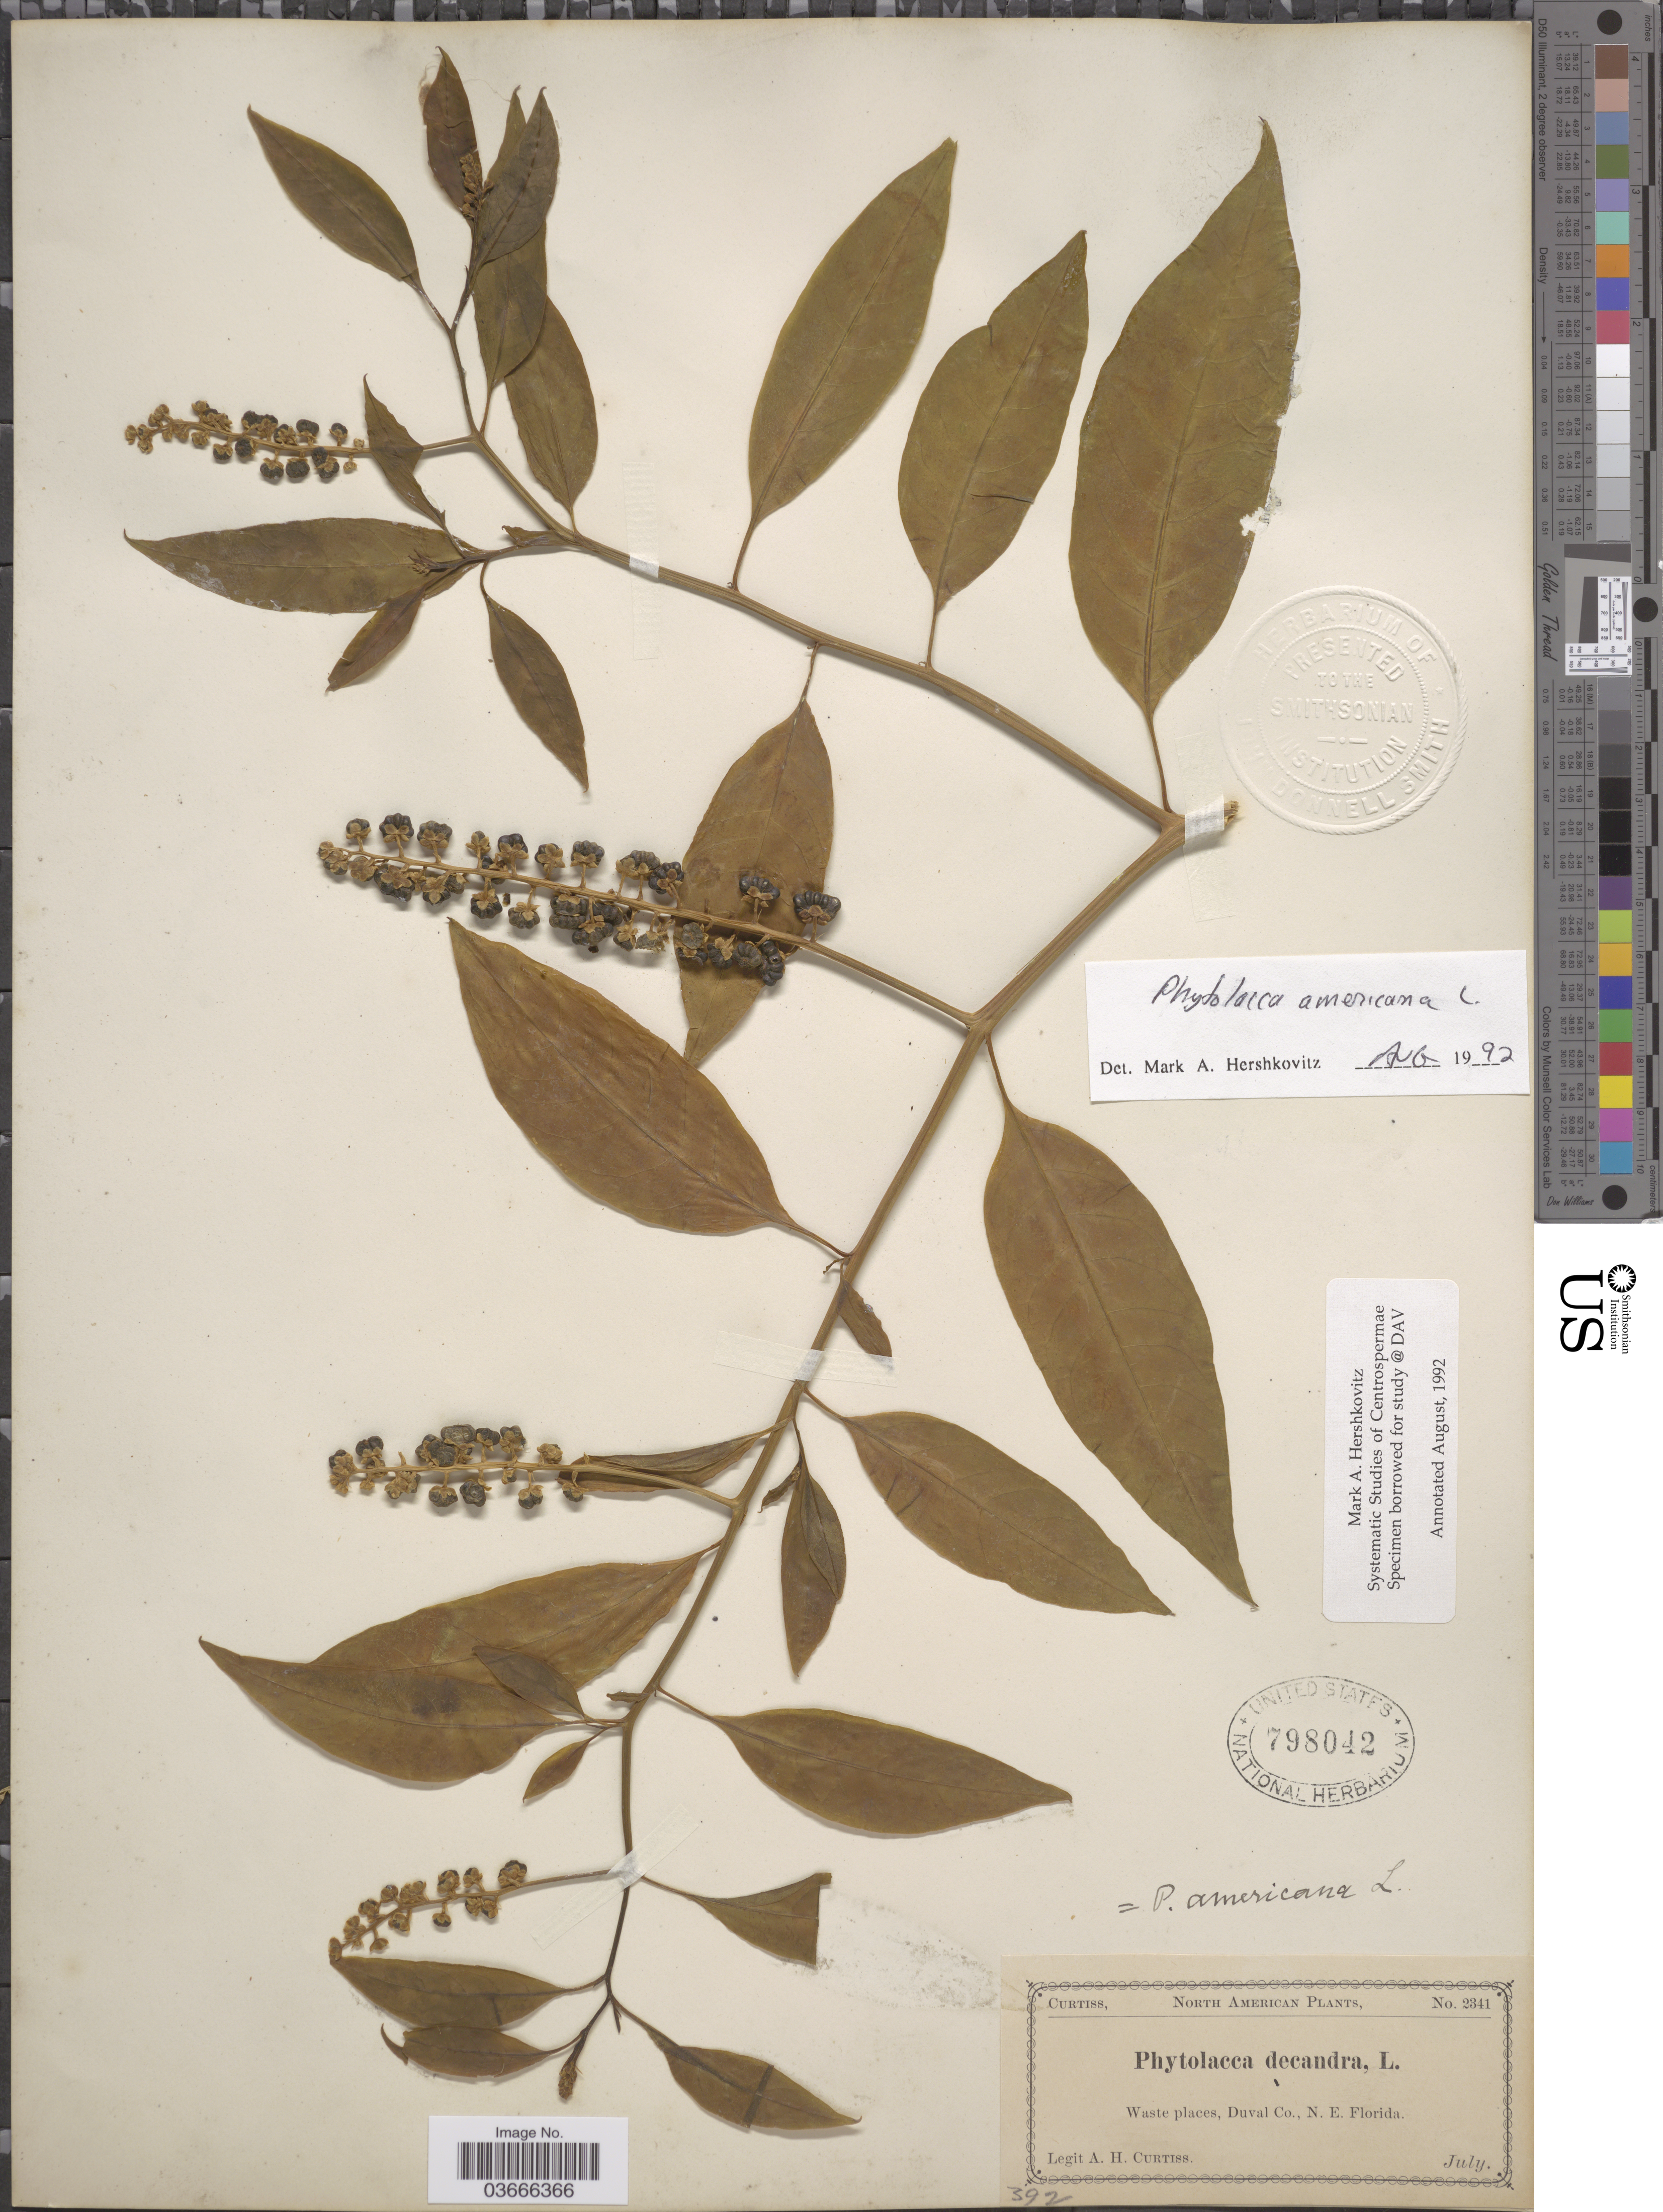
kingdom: Plantae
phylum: Tracheophyta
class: Magnoliopsida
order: Caryophyllales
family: Phytolaccaceae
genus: Phytolacca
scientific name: Phytolacca americana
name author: L.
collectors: A. H. Curtiss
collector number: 2341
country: United States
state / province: Florida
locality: Duval Co., N. E. Florida.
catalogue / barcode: US 798042